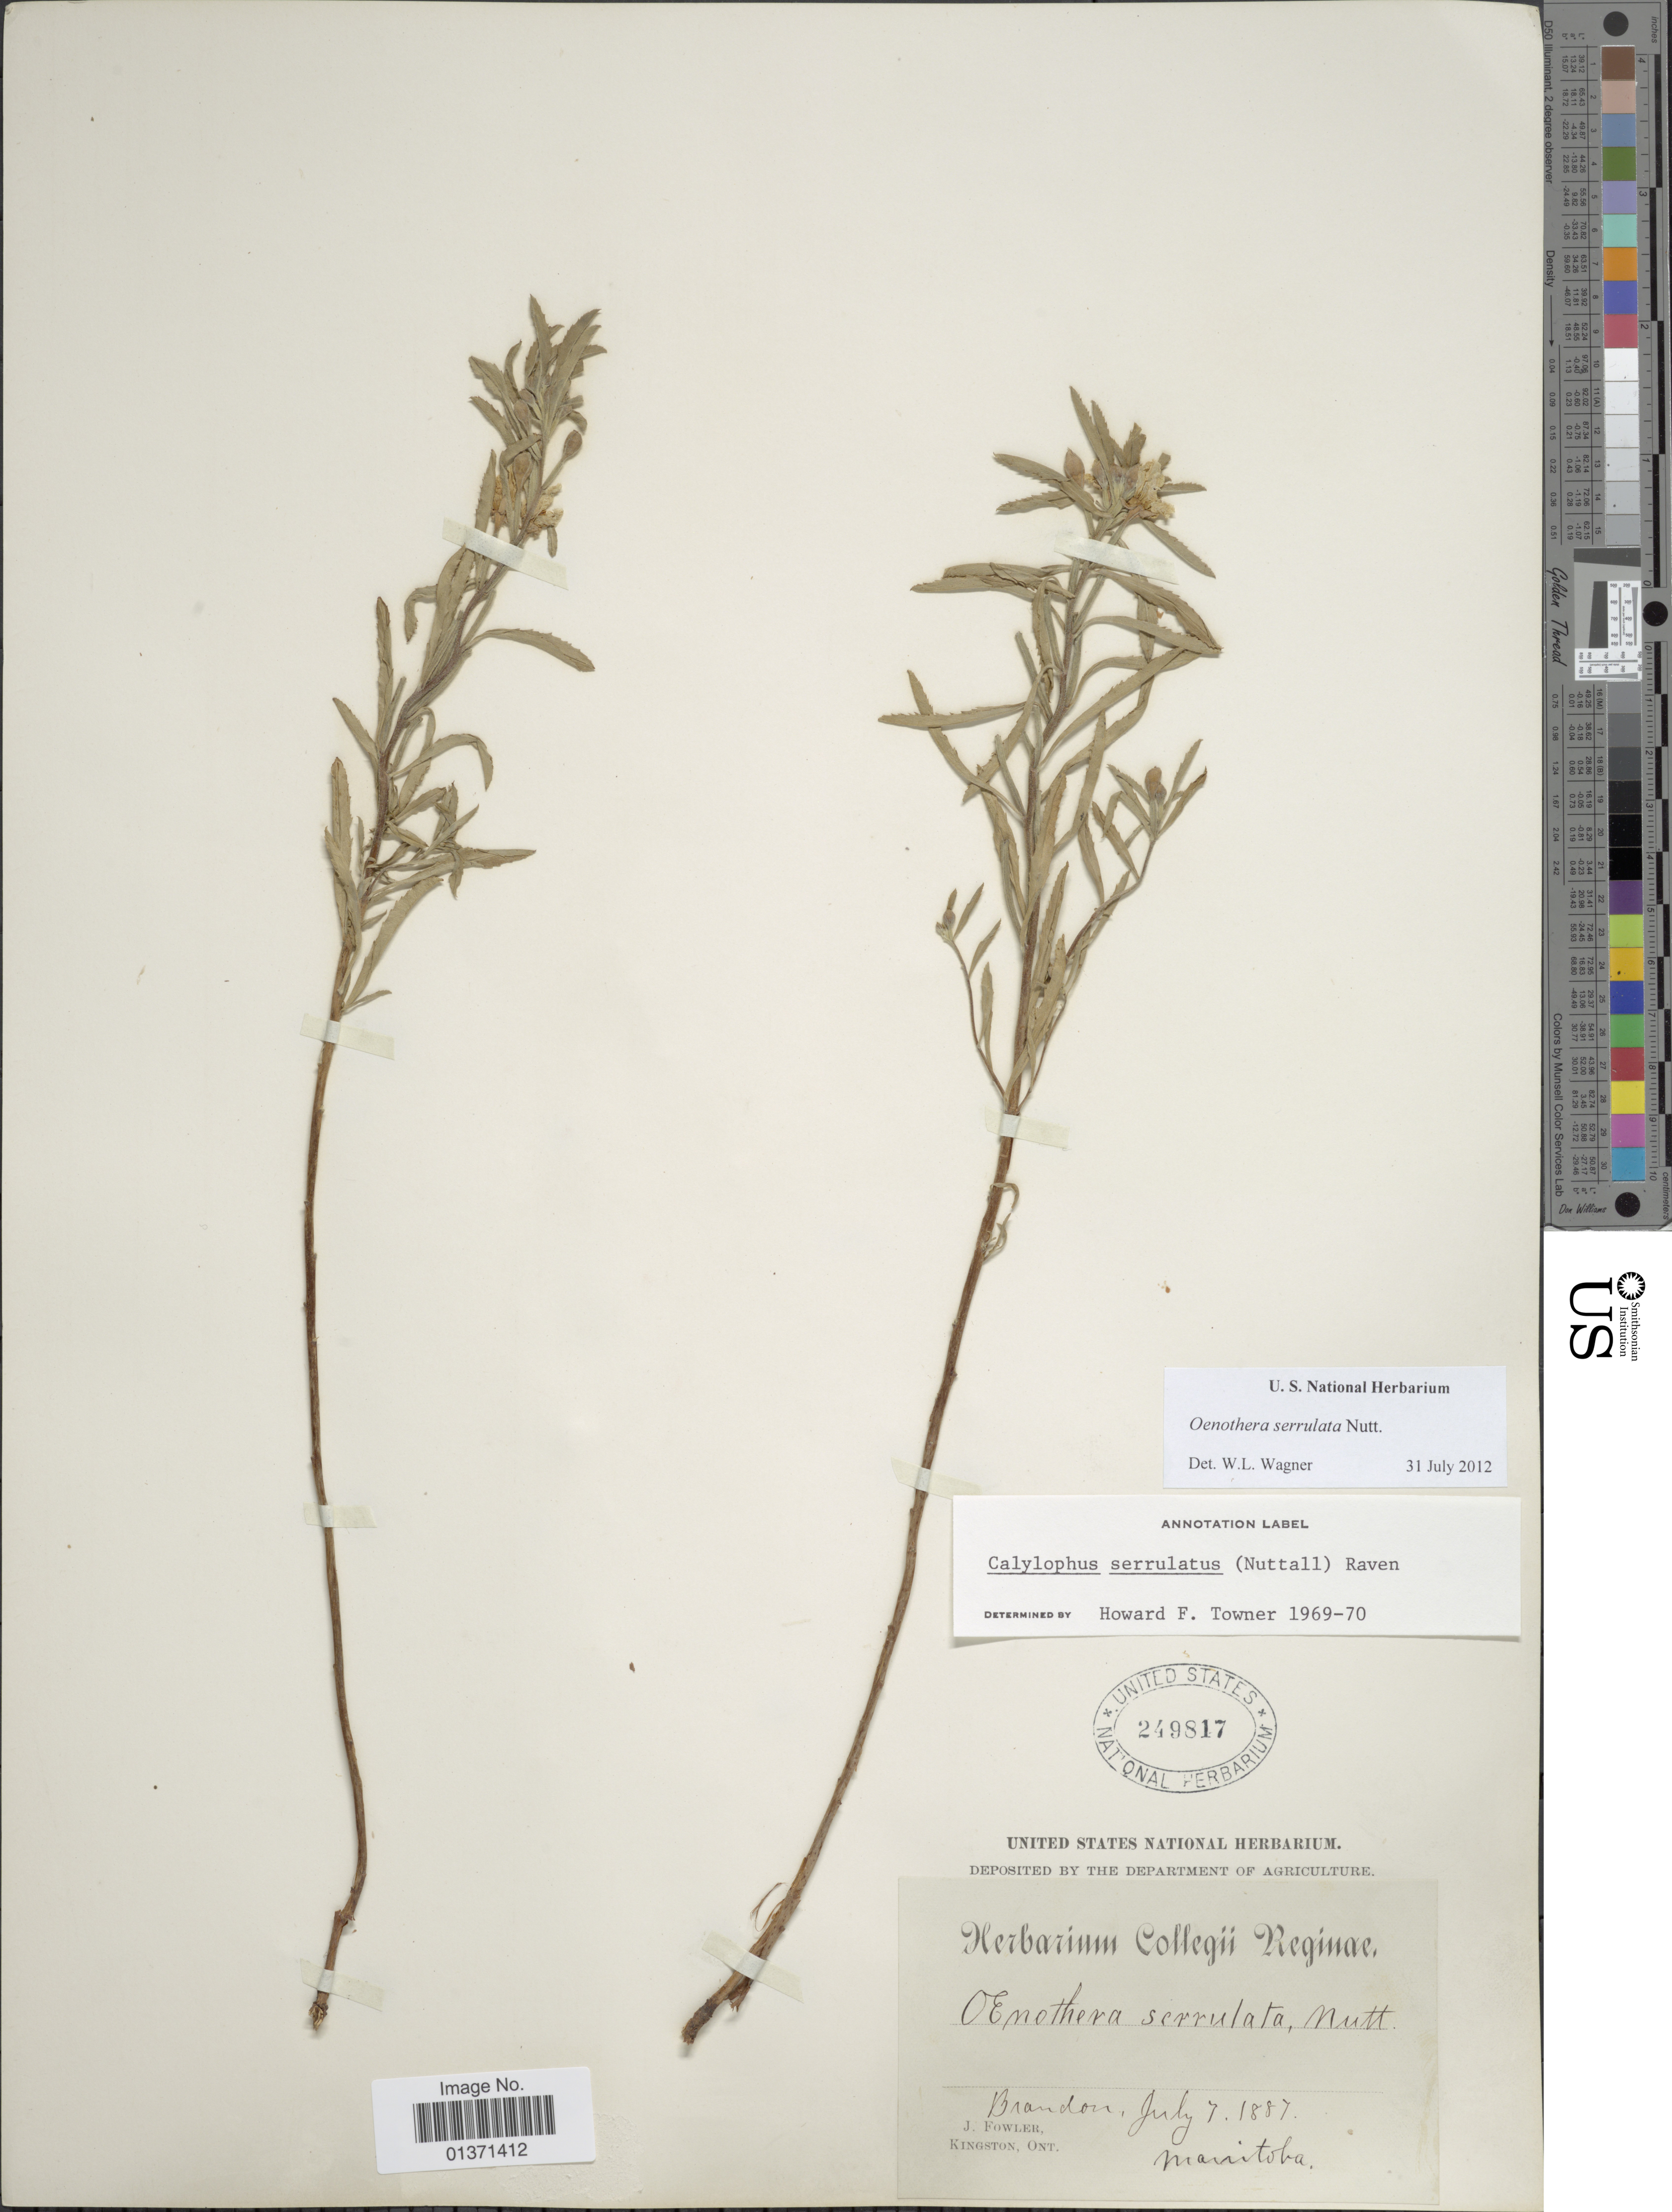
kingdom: Plantae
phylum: Tracheophyta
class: Magnoliopsida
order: Myrtales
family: Onagraceae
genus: Oenothera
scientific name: Oenothera serrulata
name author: Nutt.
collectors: J. P. Fowler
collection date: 1887-07-07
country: Canada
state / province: Manitoba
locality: Brandon, Kingston, Ont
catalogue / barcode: US 249817